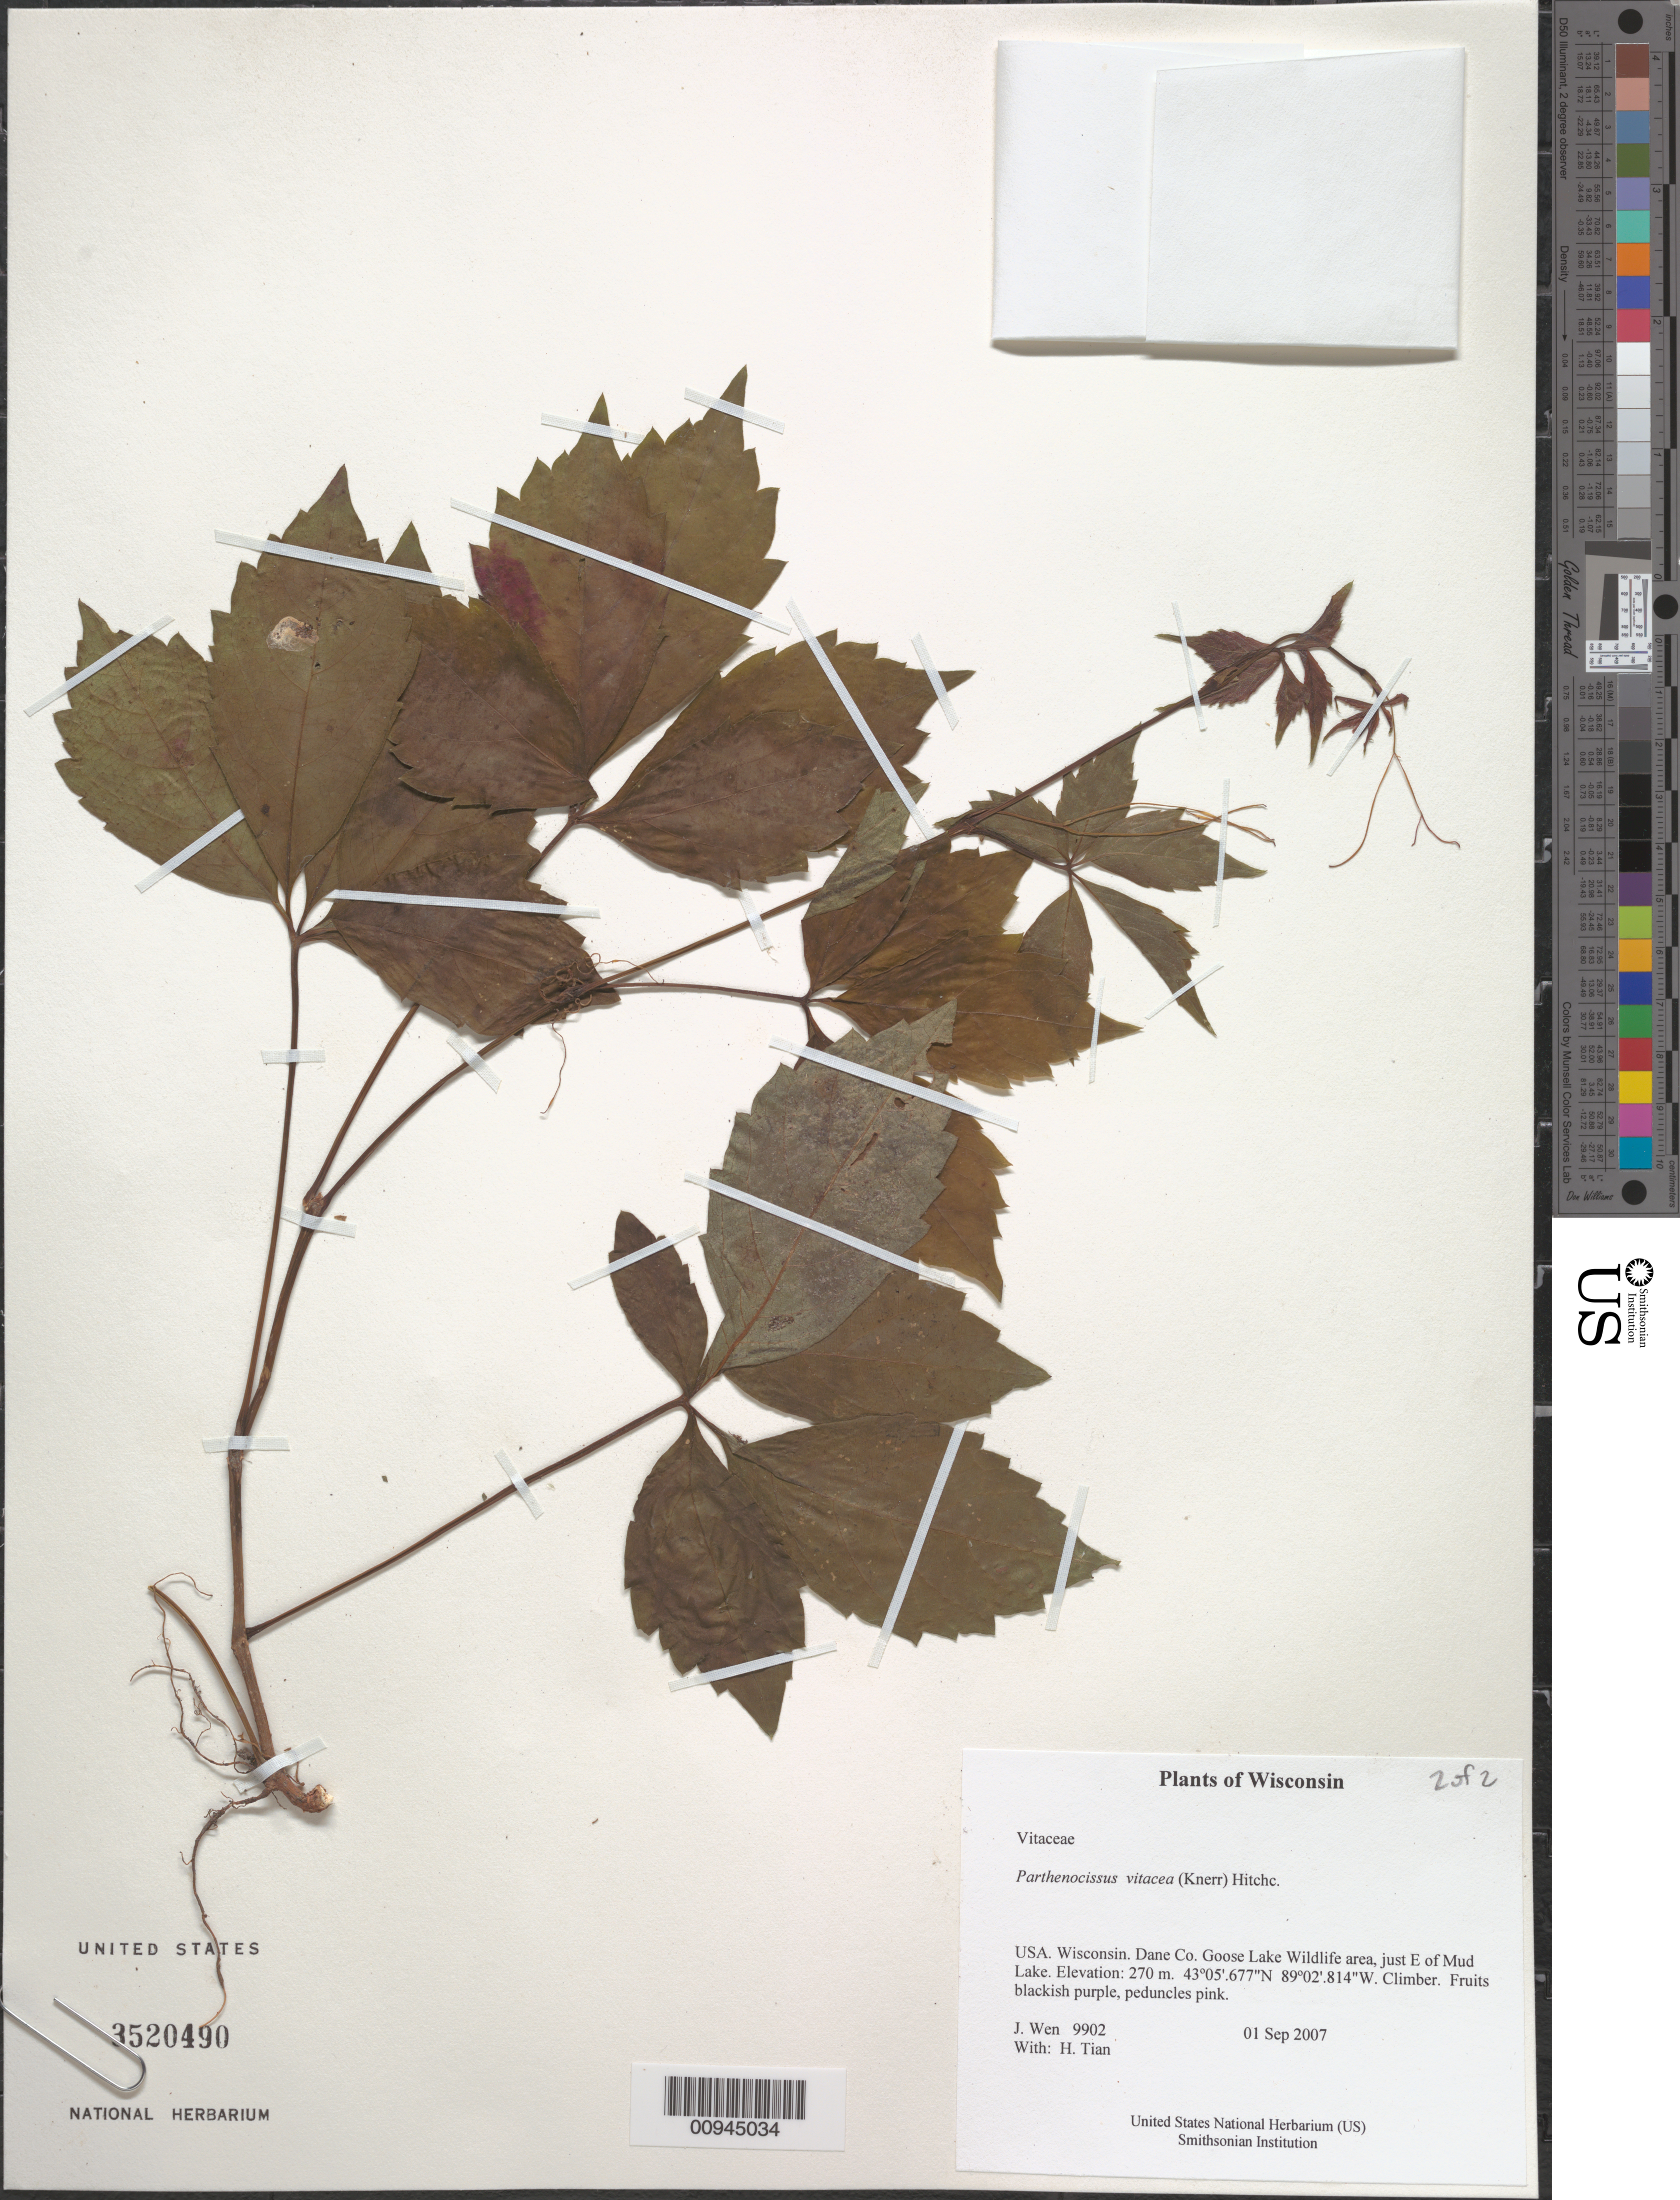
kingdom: Plantae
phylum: Tracheophyta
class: Magnoliopsida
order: Vitales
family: Vitaceae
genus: Parthenocissus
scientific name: Parthenocissus vitacea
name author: (Knerr) Hitchc.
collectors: J. Wen & H. Tian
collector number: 9902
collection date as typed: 01 Sep 2007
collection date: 2007-09-01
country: United States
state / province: Wisconsin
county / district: Dane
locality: Goose Lake Wildlife area, just E of Mud Lake.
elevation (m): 270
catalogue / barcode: US 3520490